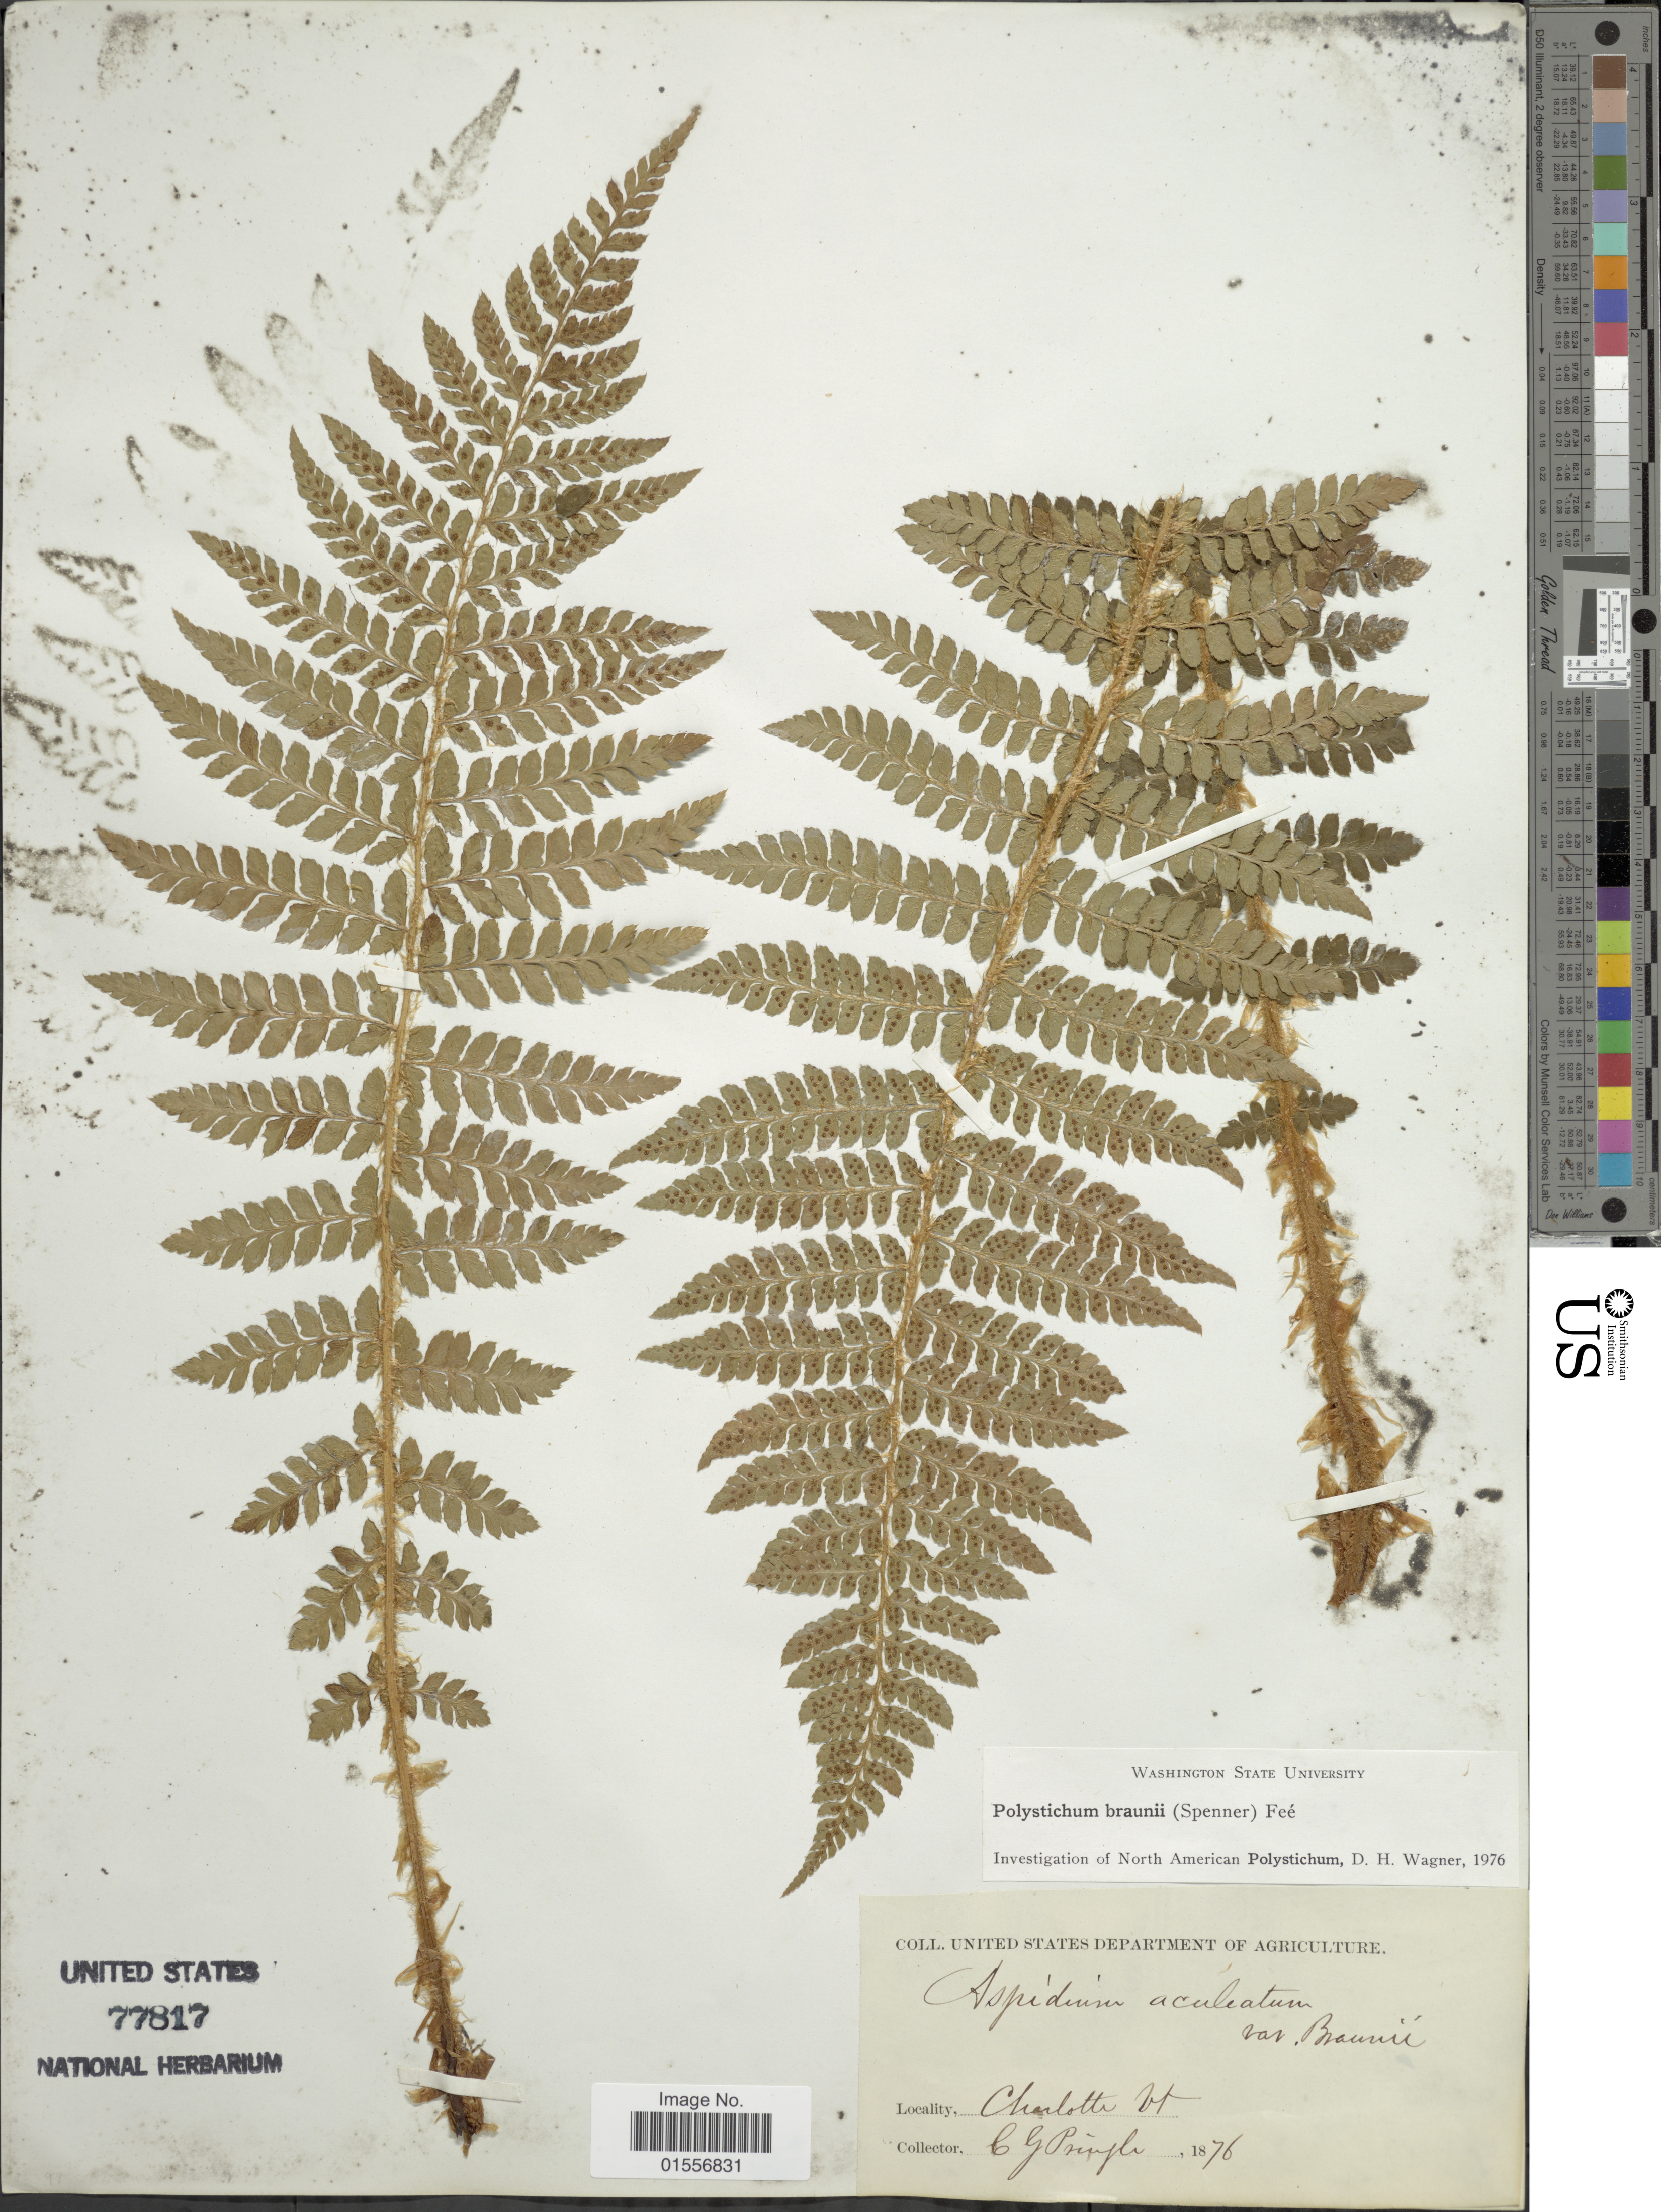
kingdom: Plantae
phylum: Tracheophyta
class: Polypodiopsida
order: Polypodiales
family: Dryopteridaceae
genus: Polystichum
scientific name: Polystichum braunii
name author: (Spenn.) Fée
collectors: C. G. Pringle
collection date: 1876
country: United States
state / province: Vermont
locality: Charlotte.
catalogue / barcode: US 77817